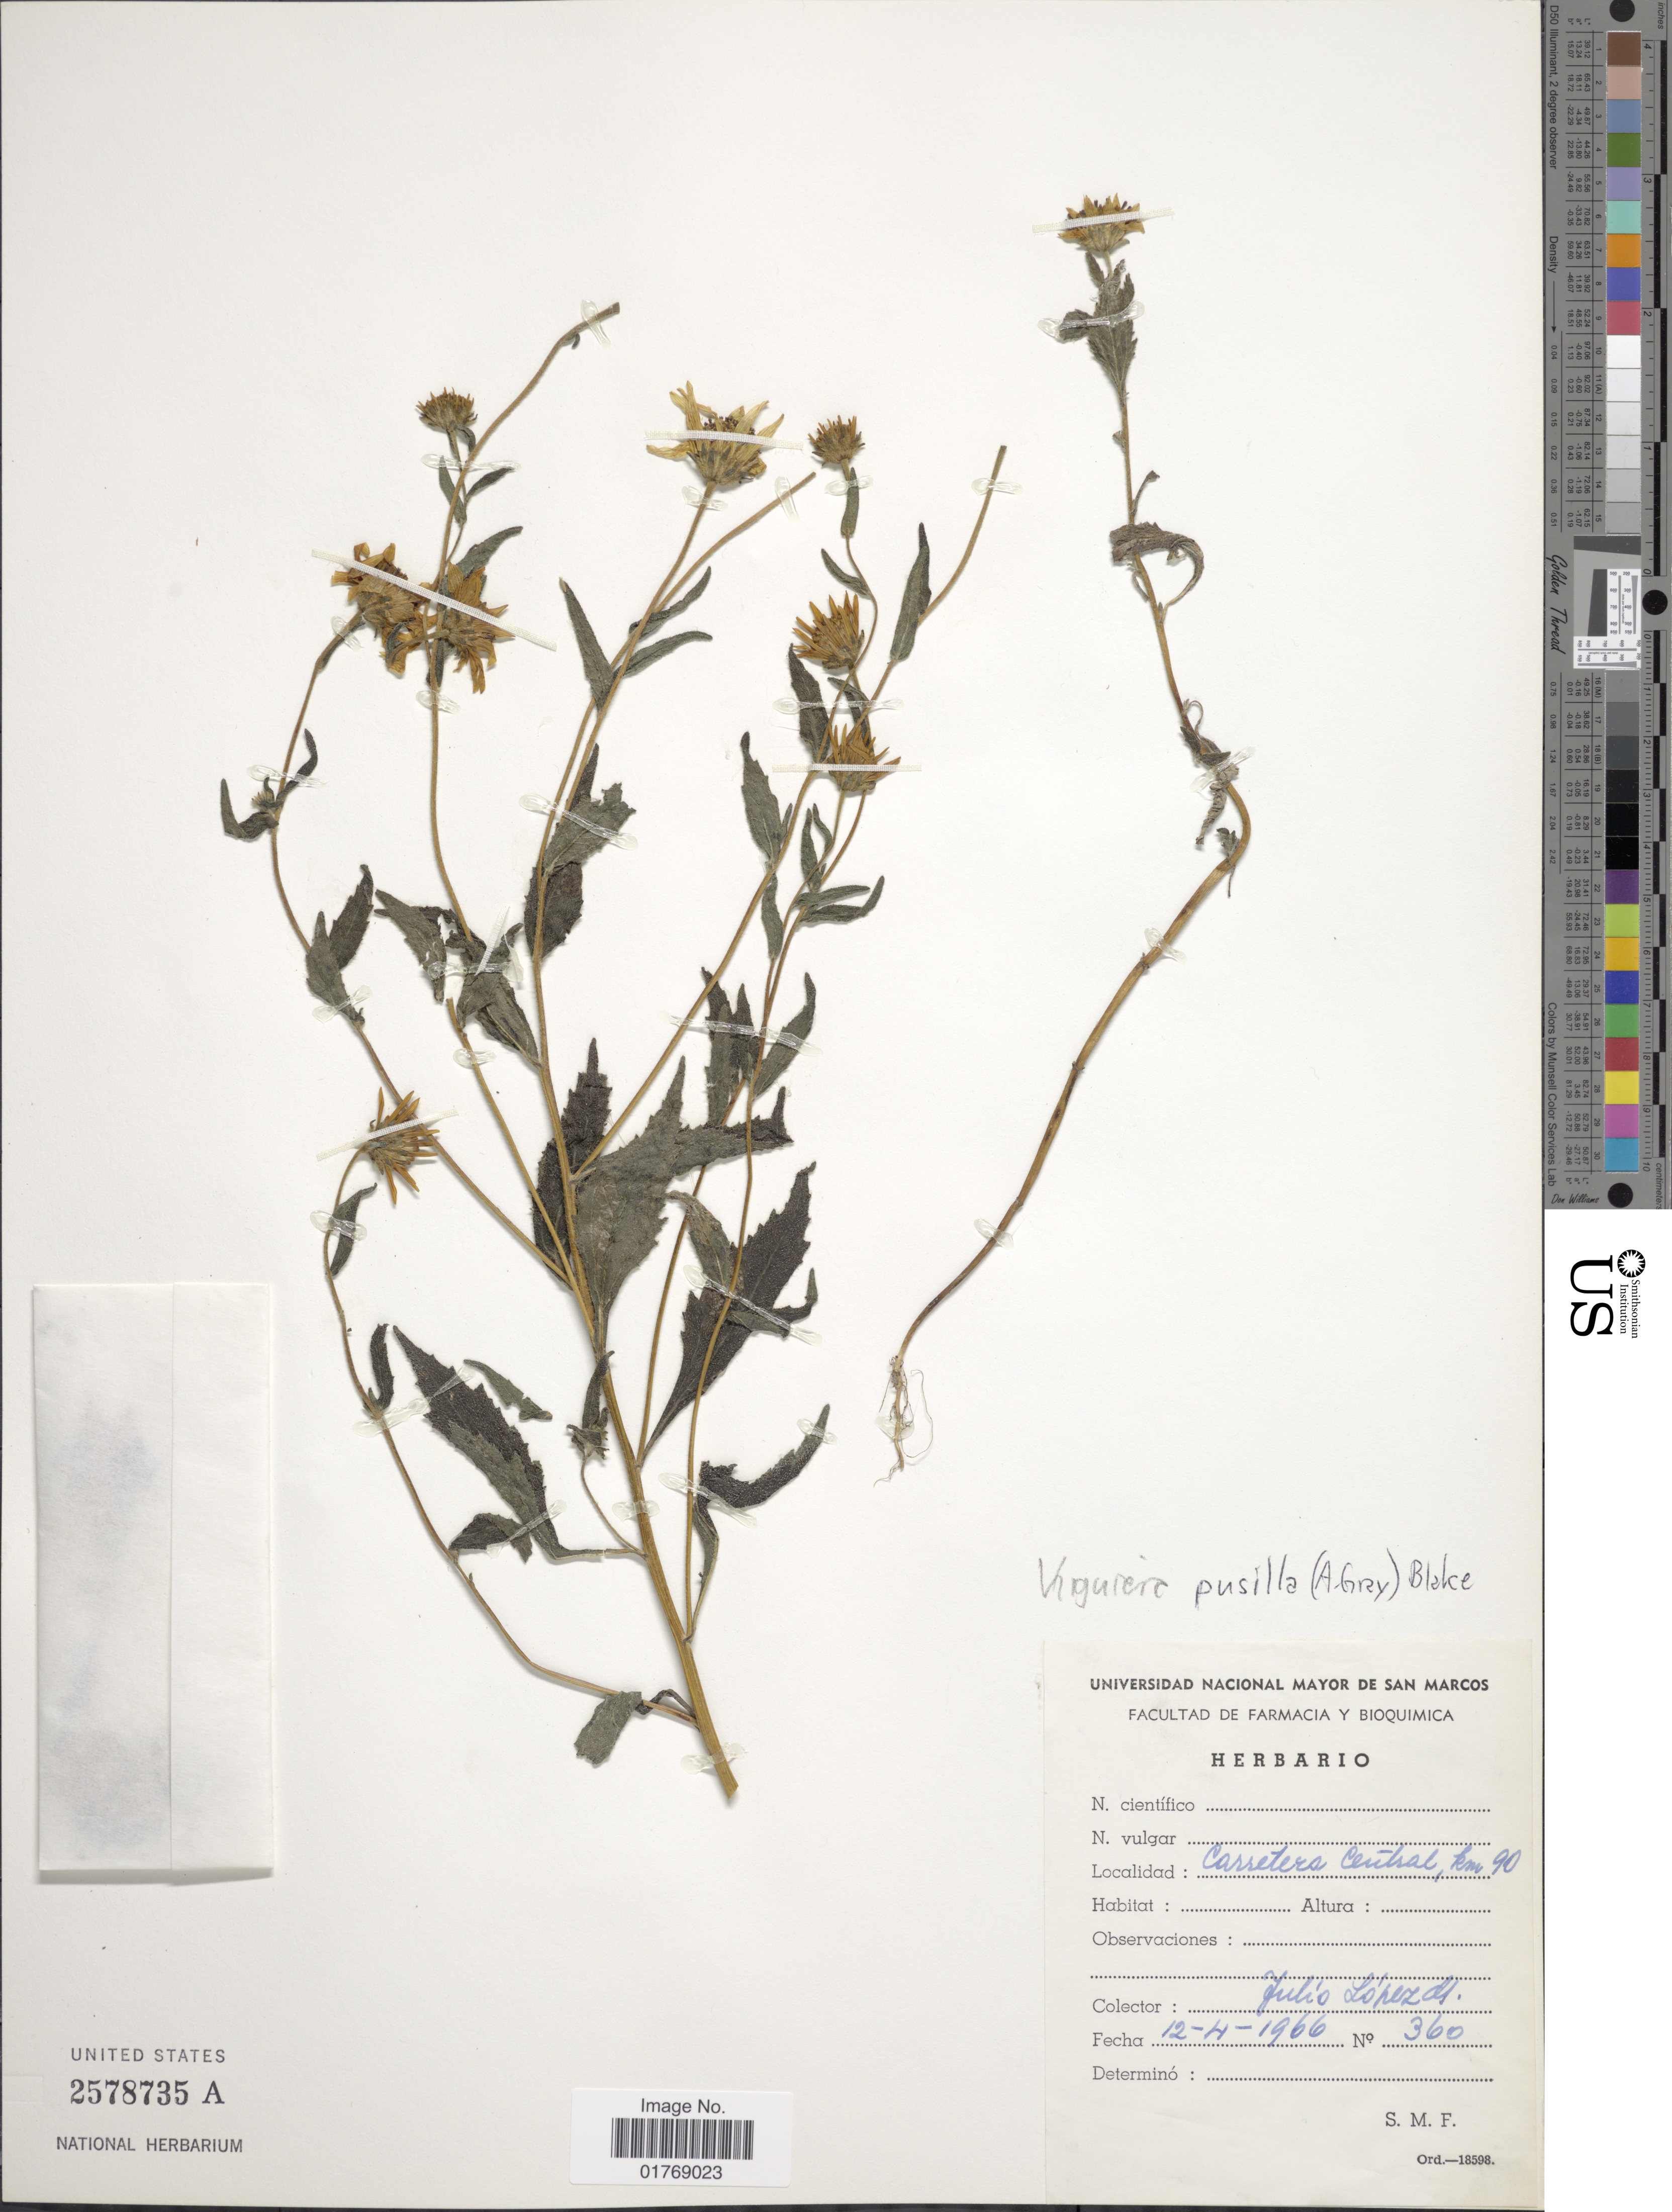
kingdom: Plantae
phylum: Tracheophyta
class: Magnoliopsida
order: Asterales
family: Asteraceae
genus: Viguiera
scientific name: Viguiera pusilla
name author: (A. Gray) S.F. Blake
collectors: J. Lopez M.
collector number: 360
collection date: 1966-04-12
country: Peru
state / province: Lima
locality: Carretera Central, km 90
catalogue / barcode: US 2578735A